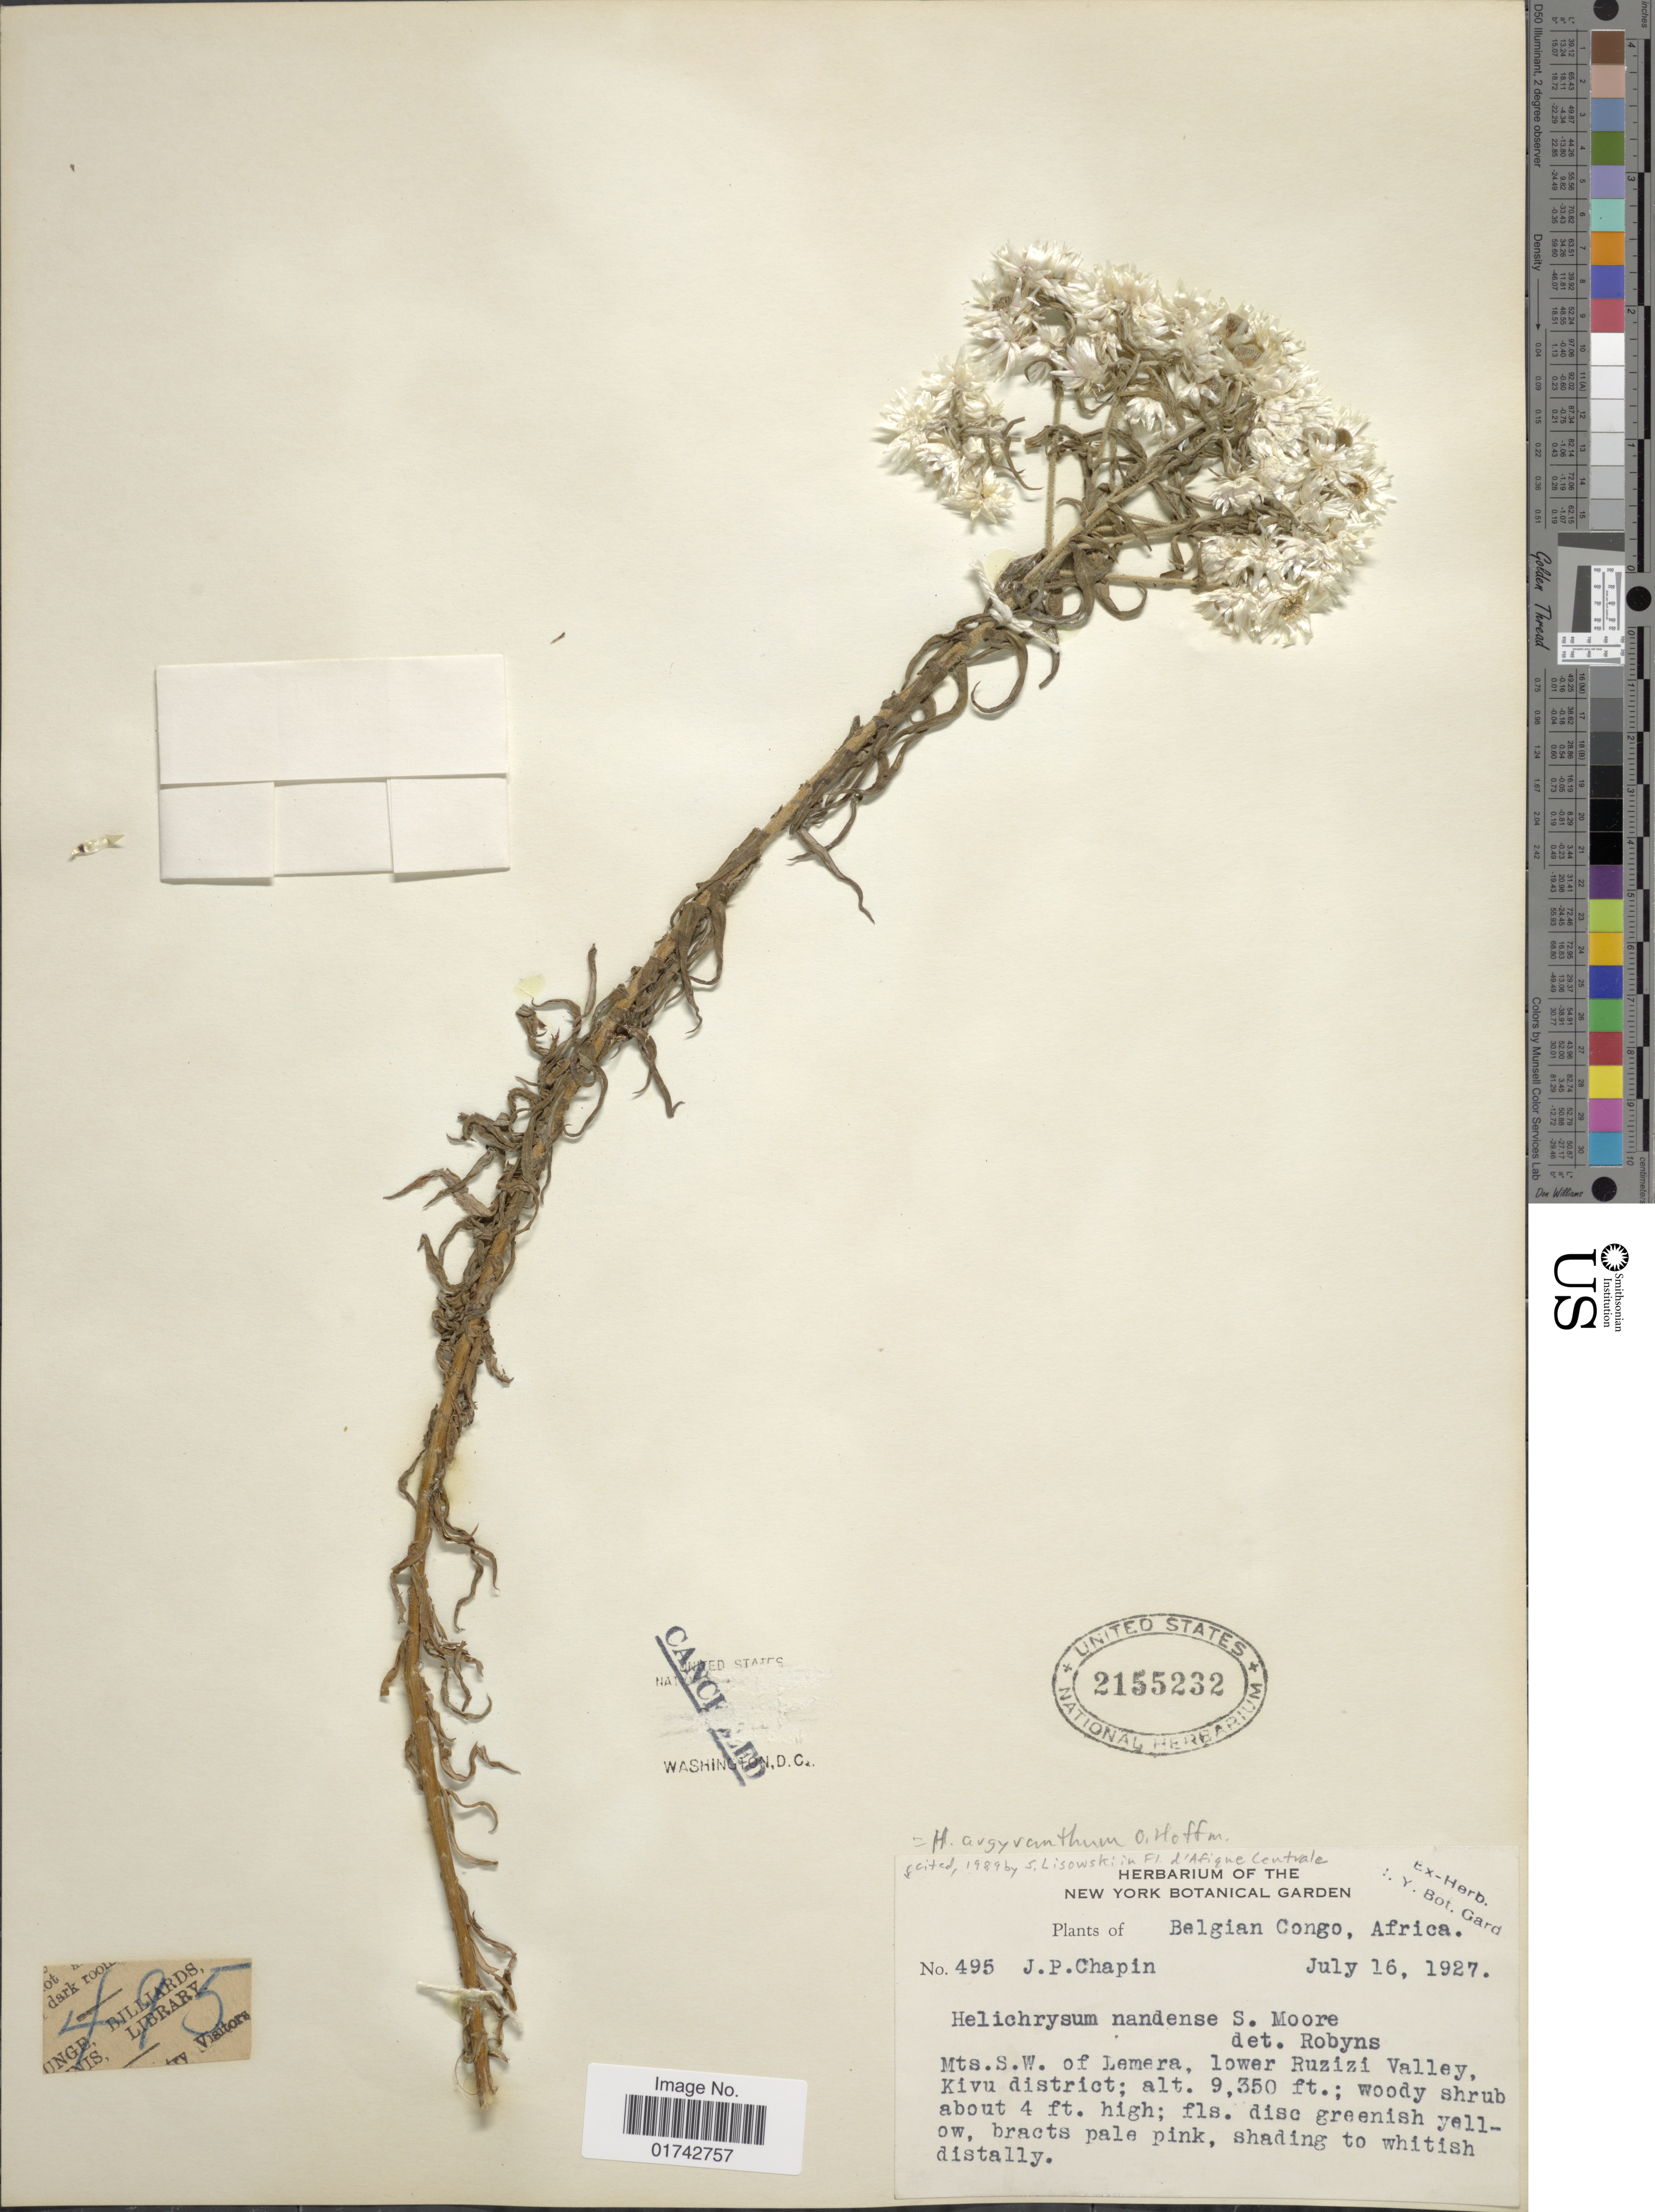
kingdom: Plantae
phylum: Tracheophyta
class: Magnoliopsida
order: Asterales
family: Asteraceae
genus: Helichrysum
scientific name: Helichrysum argyranthum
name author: O. Hoffm.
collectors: J. Chapin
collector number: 495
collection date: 1927-07-16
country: Congo, Democratic Republic of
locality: Belgian Congo, Mts. S. W. of Lemera, lower Ruzizi Valley, Kivu District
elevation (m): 2850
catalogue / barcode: US 2155232